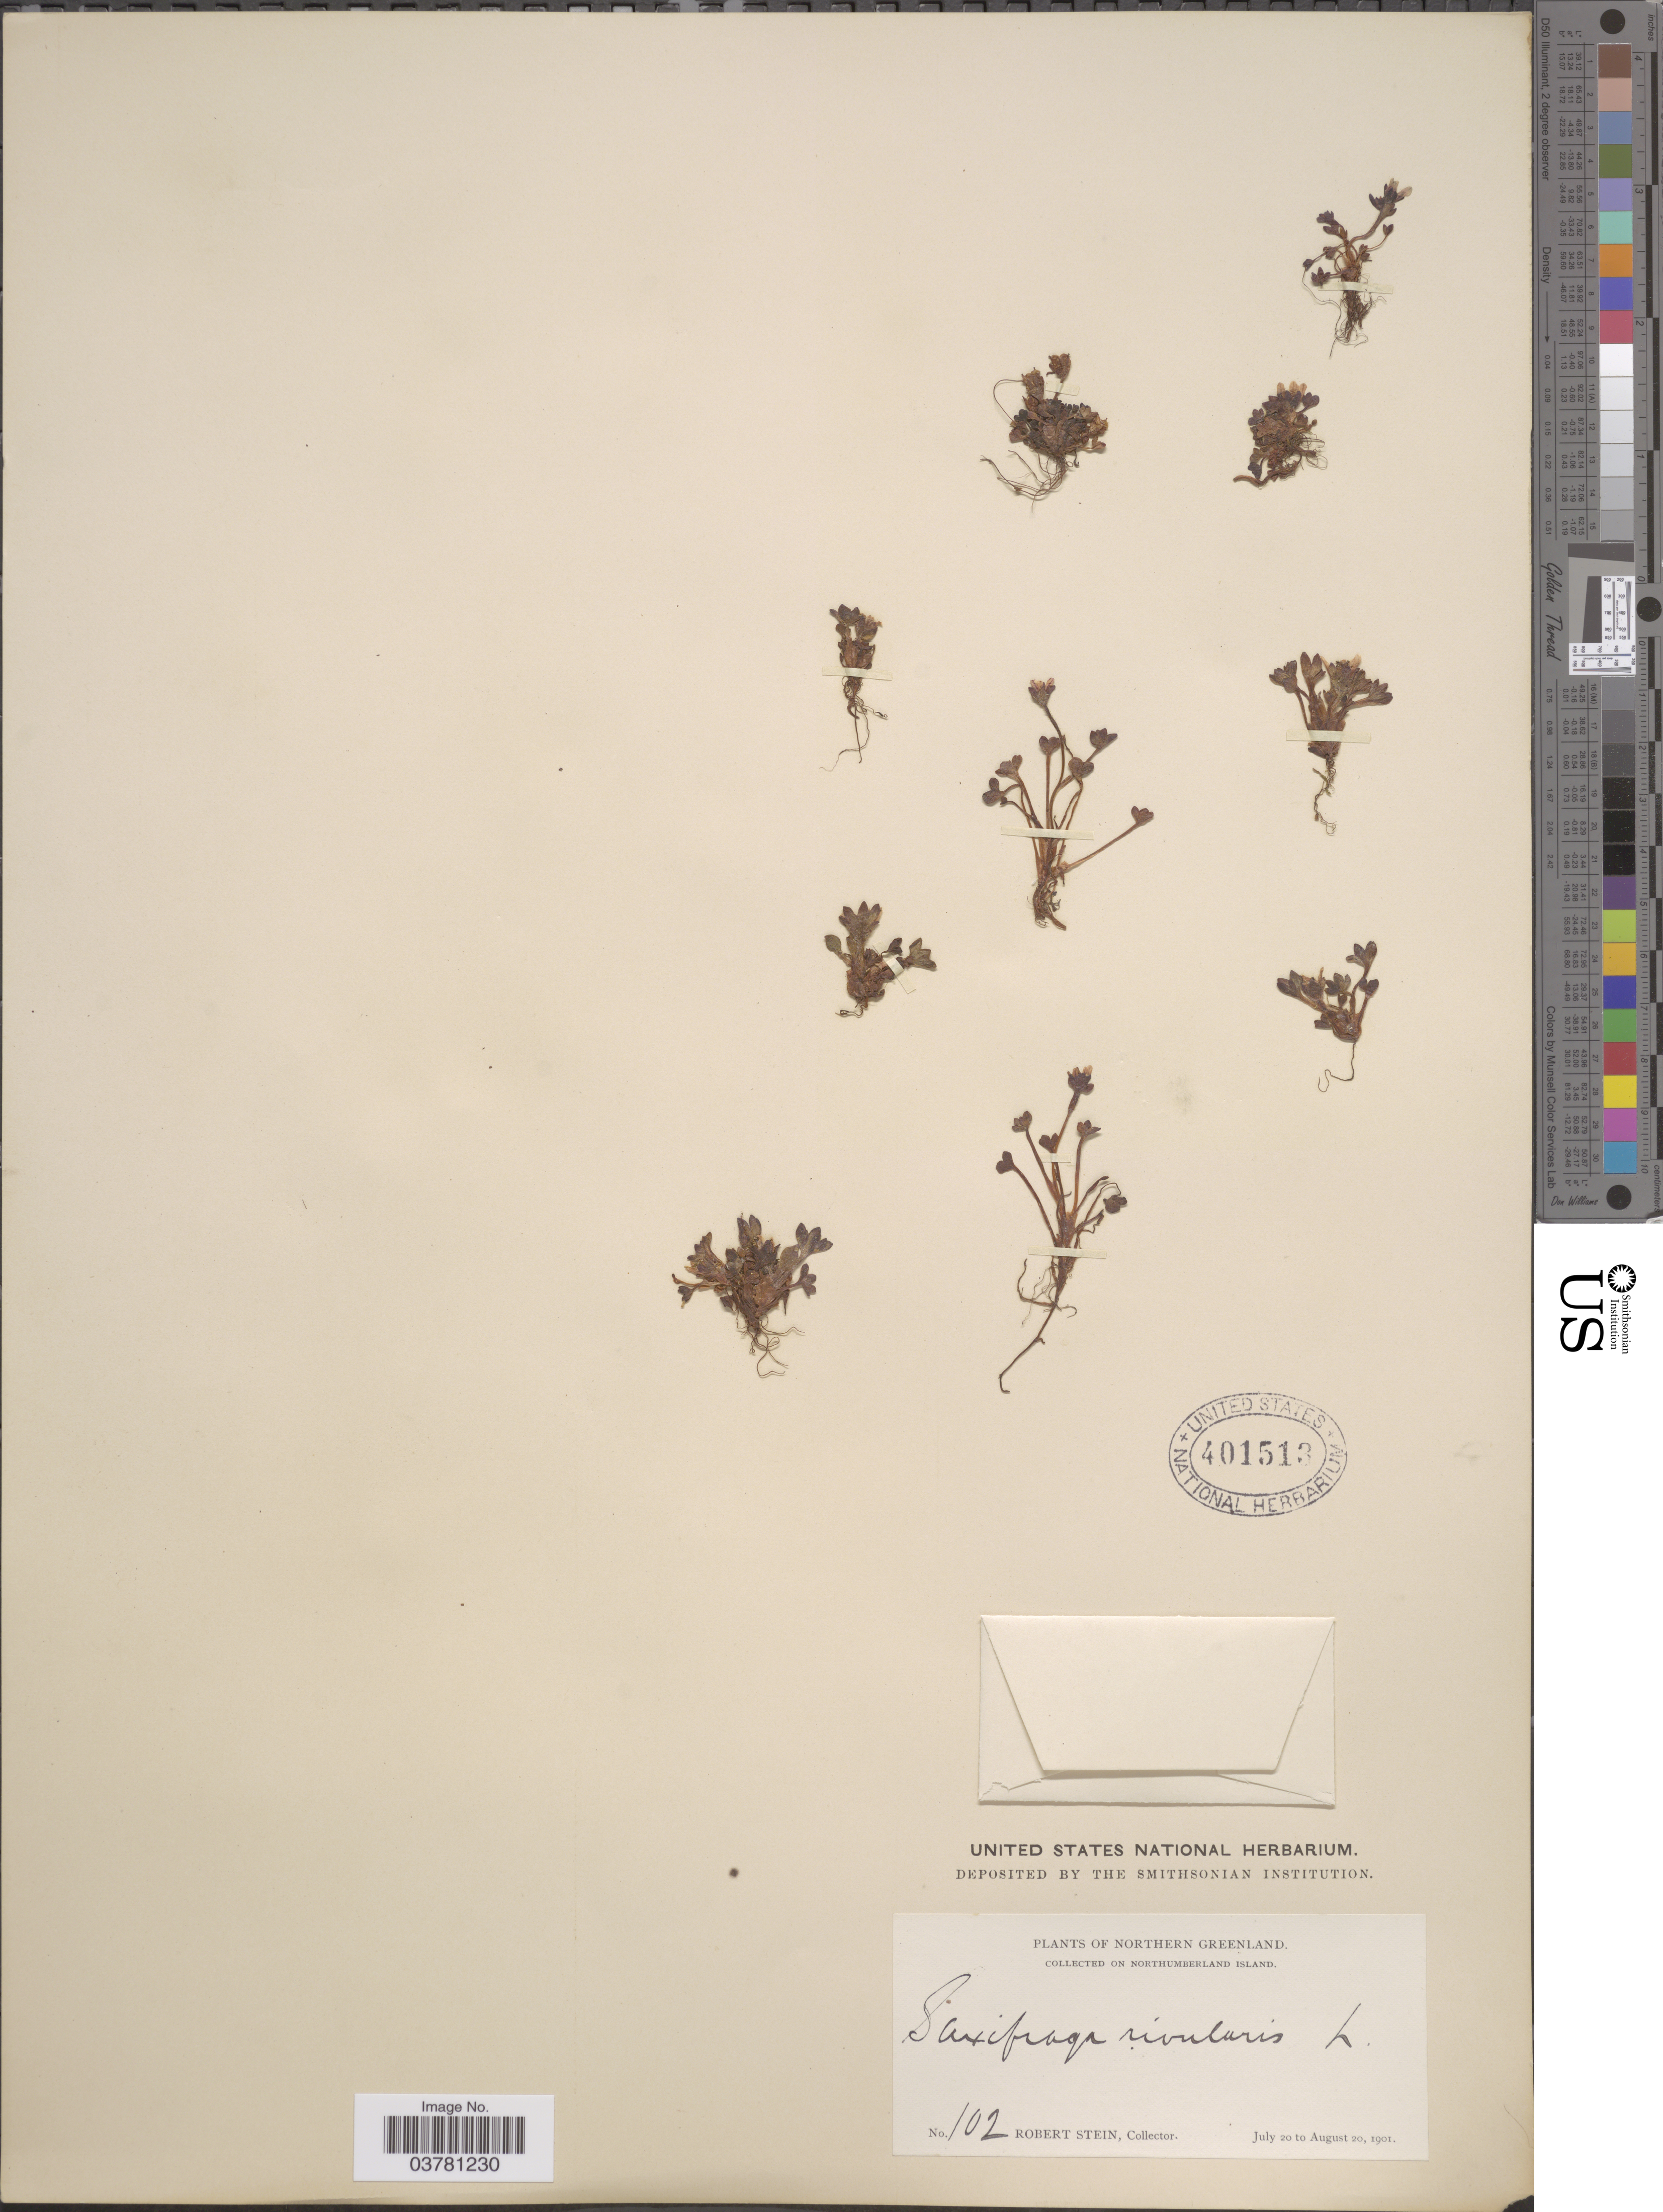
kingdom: Plantae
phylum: Tracheophyta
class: Magnoliopsida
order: Saxifragales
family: Saxifragaceae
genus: Saxifraga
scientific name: Saxifraga rivularis f. hyperborea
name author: (R. Br.) Hook.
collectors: R. Stein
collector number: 102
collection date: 1901-07-20/1901-08-20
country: Greenland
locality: Northern Greenland. On Northumberland Island.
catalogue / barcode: US 401513